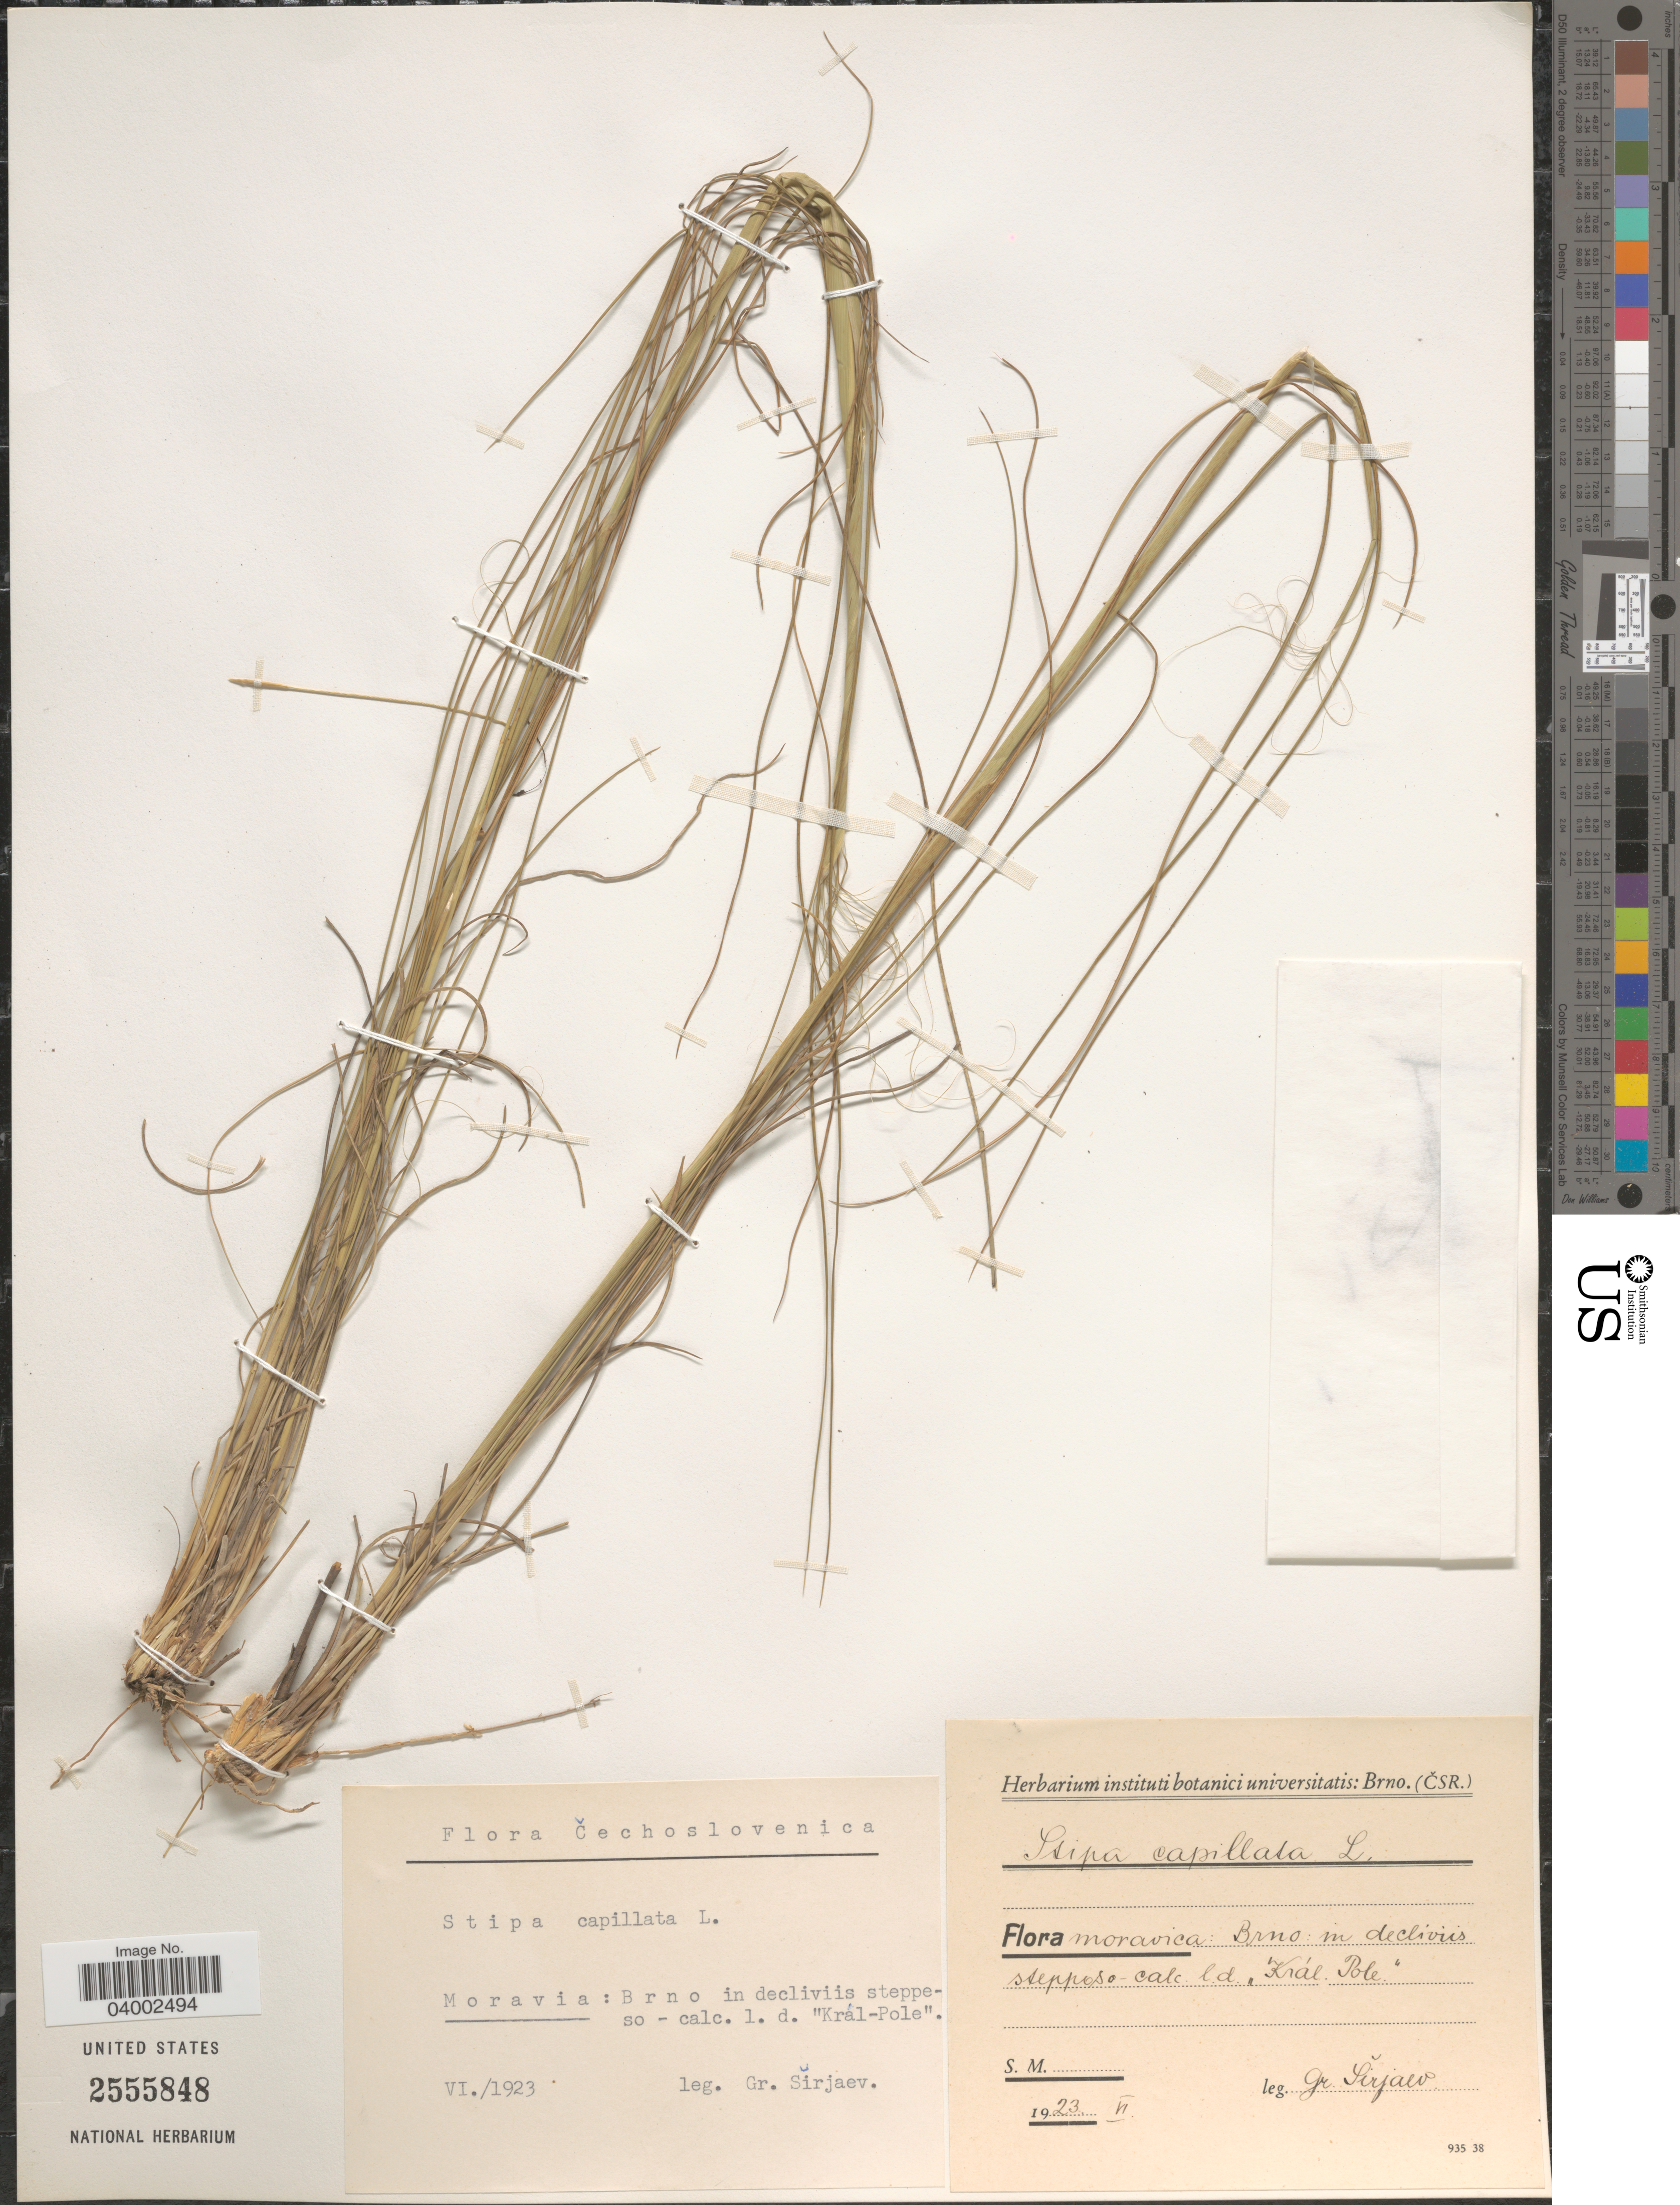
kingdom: Plantae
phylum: Tracheophyta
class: Liliopsida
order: Poales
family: Poaceae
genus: Stipa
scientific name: Stipa capillata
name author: L.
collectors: G. Sirjaev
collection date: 1923-06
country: Czechia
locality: Moravia: Brno in decliviis steppe-so-calc. l. d. "Král-Pole".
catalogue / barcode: US 255848